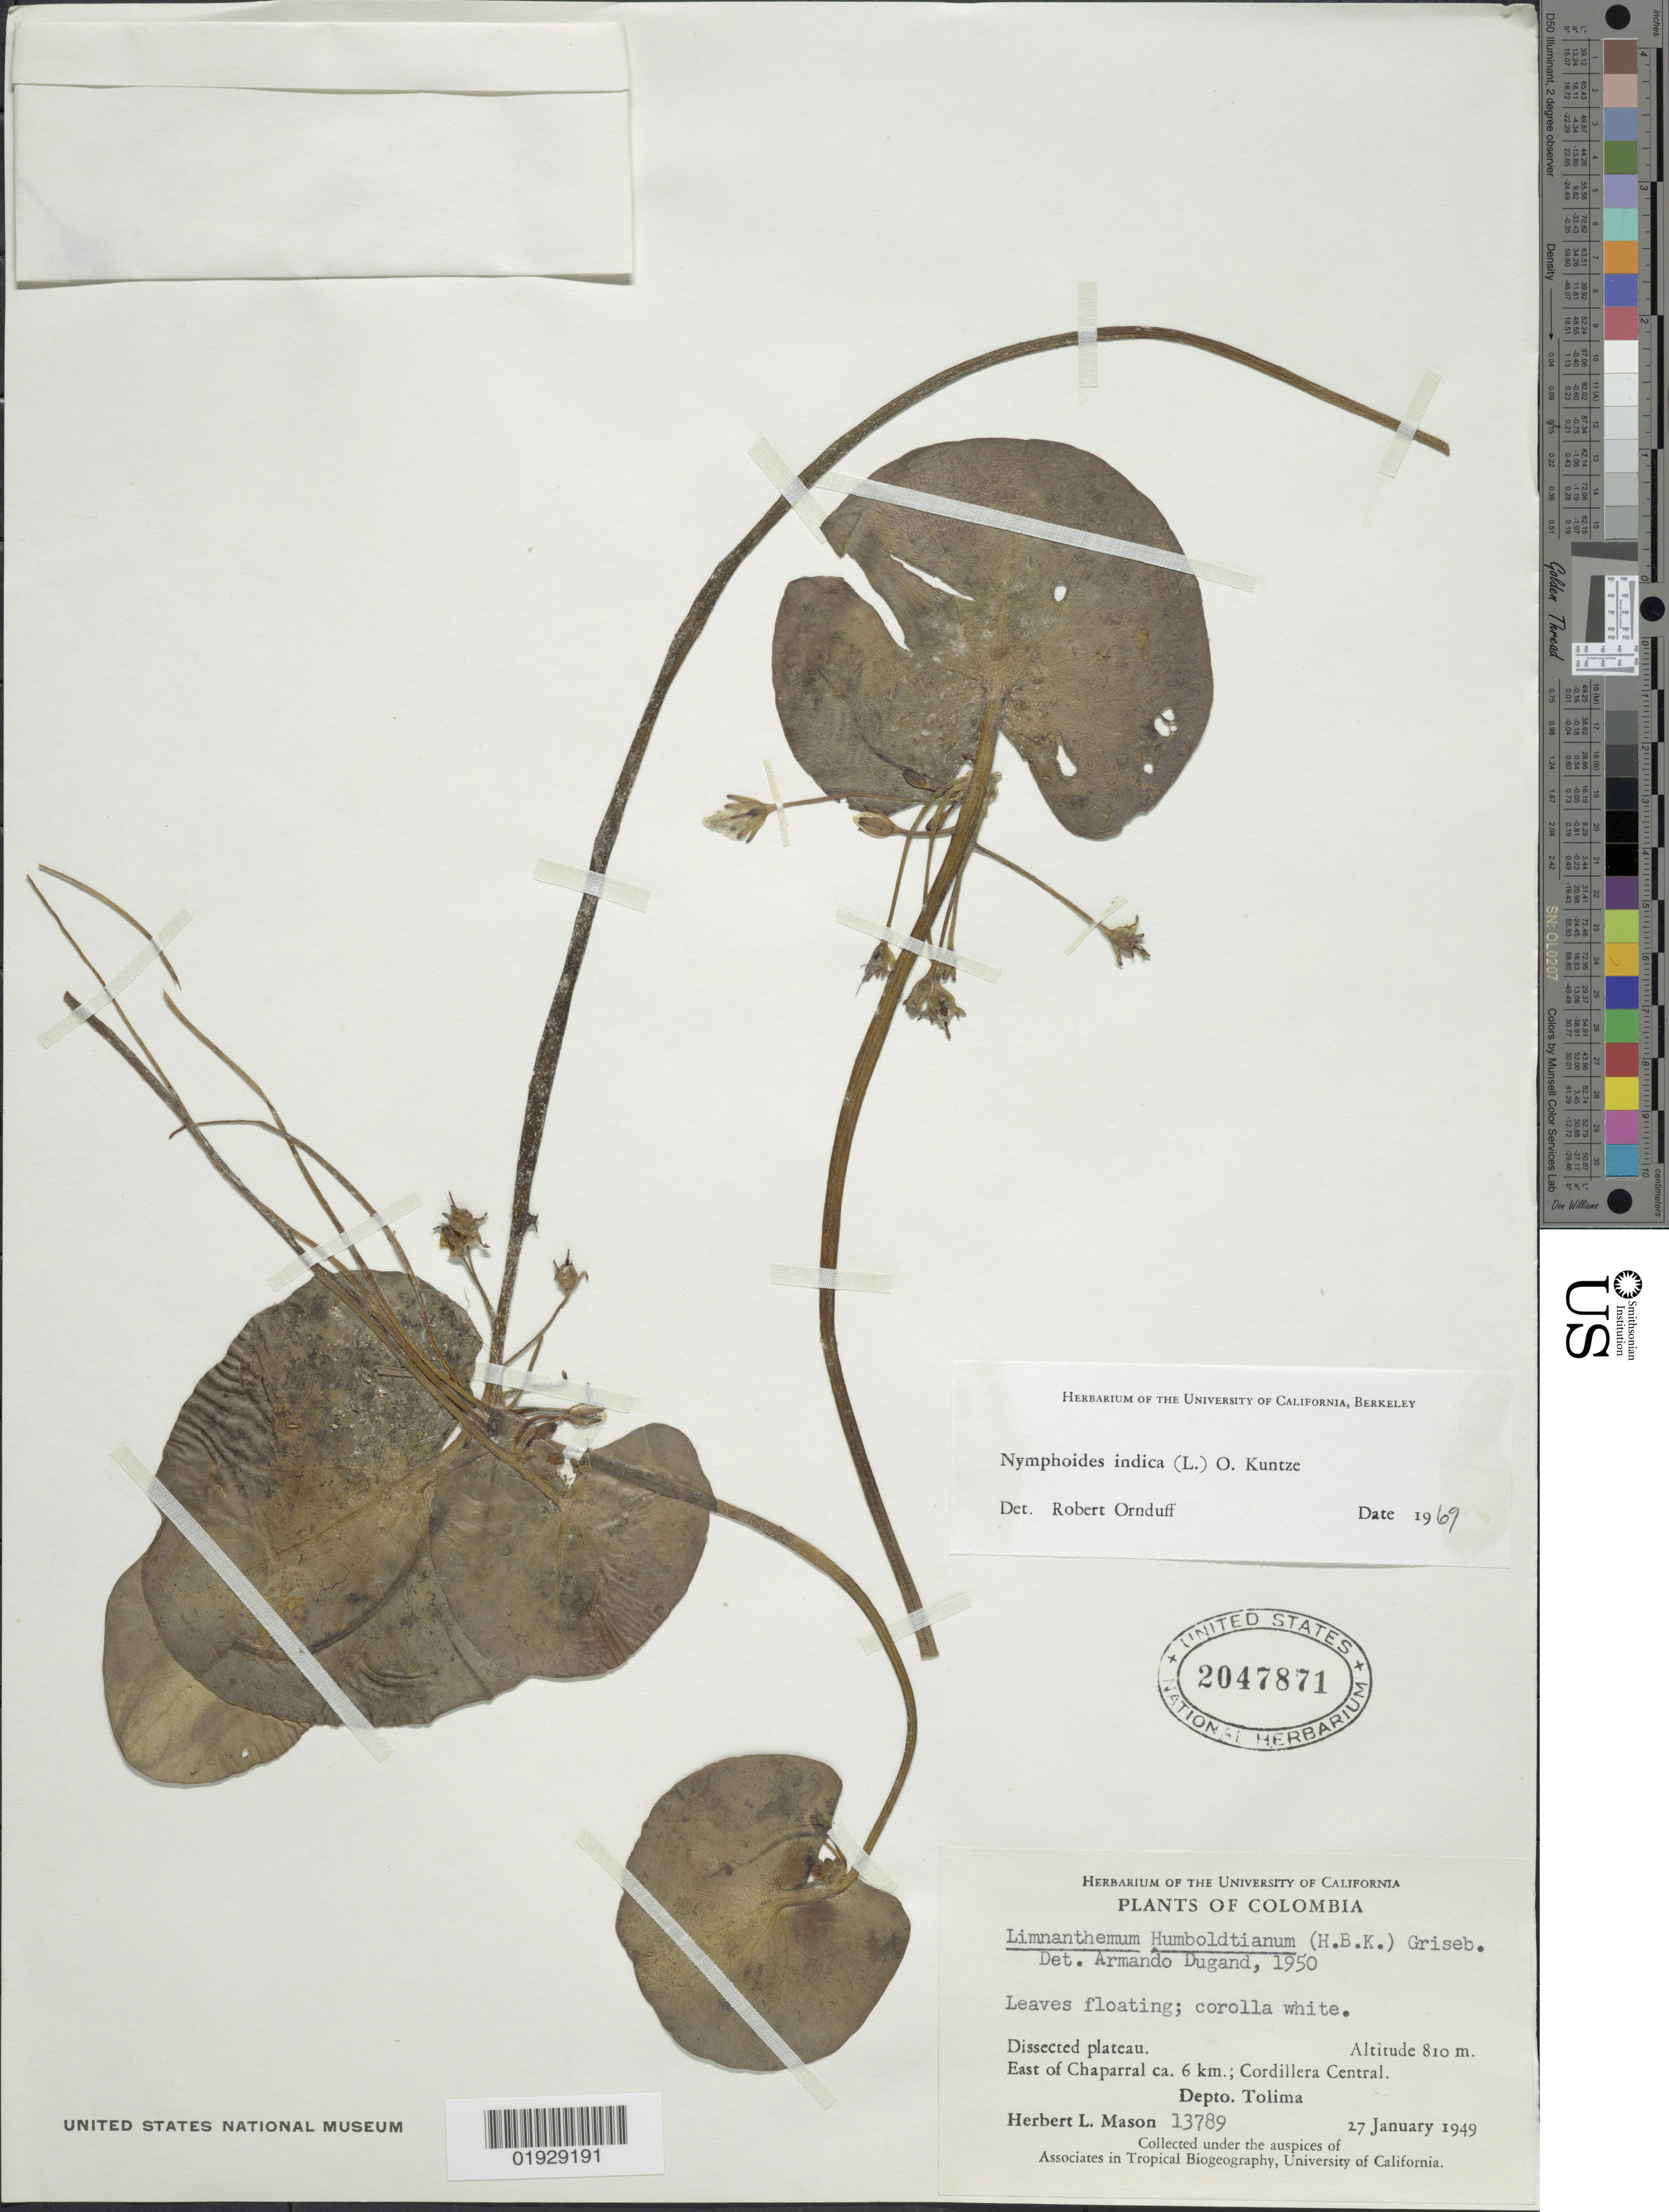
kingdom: Plantae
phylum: Tracheophyta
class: Magnoliopsida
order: Asterales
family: Menyanthaceae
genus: Nymphoides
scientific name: Nymphoides indica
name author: (L.) Kuntze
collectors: H. L. Mason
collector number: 13789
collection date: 1949-01-27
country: Colombia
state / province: Tolima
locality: East of Chaparral ca. 6 km.; Cordillera Central. Depto. Tolima.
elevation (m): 810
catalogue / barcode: US 2047871